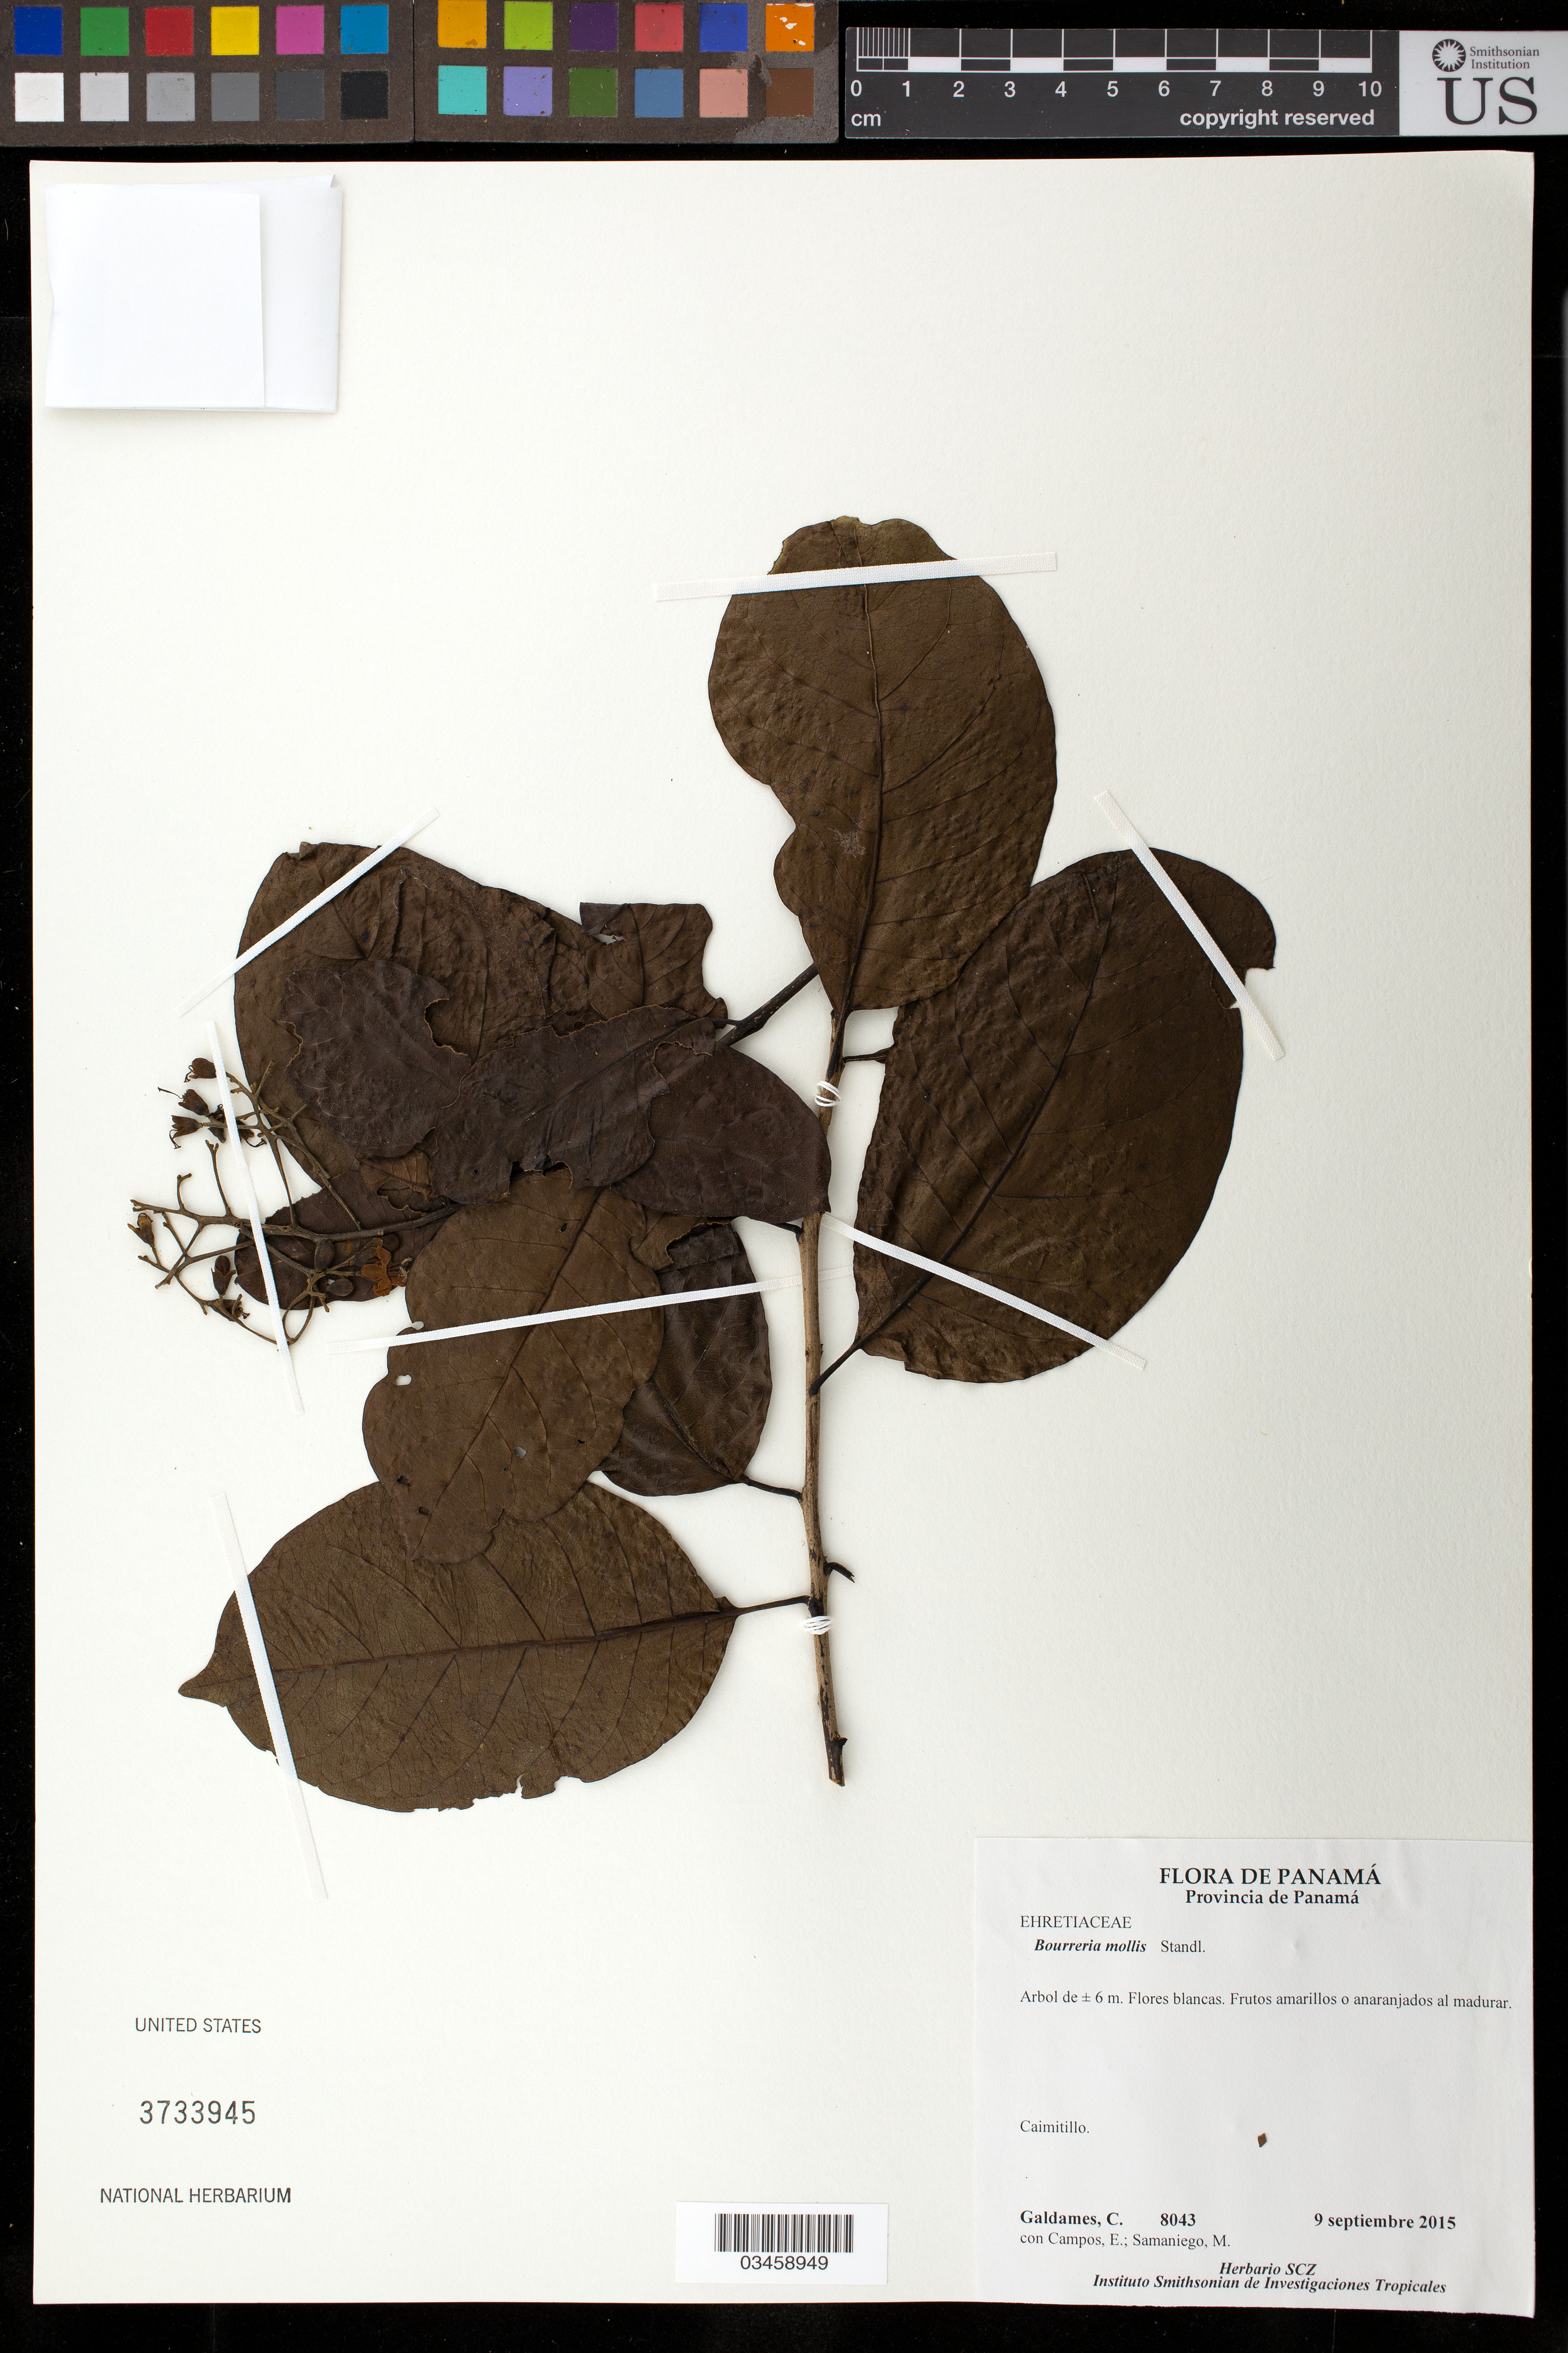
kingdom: Plantae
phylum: Tracheophyta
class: Magnoliopsida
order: Boraginales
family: Ehretiaceae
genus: Bourreria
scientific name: Bourreria mollis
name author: Standl.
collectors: C. Galdames, E. Campos & M. Samaniego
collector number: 8043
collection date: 2015-09-09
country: Panama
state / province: Panamá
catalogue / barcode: US 3733945